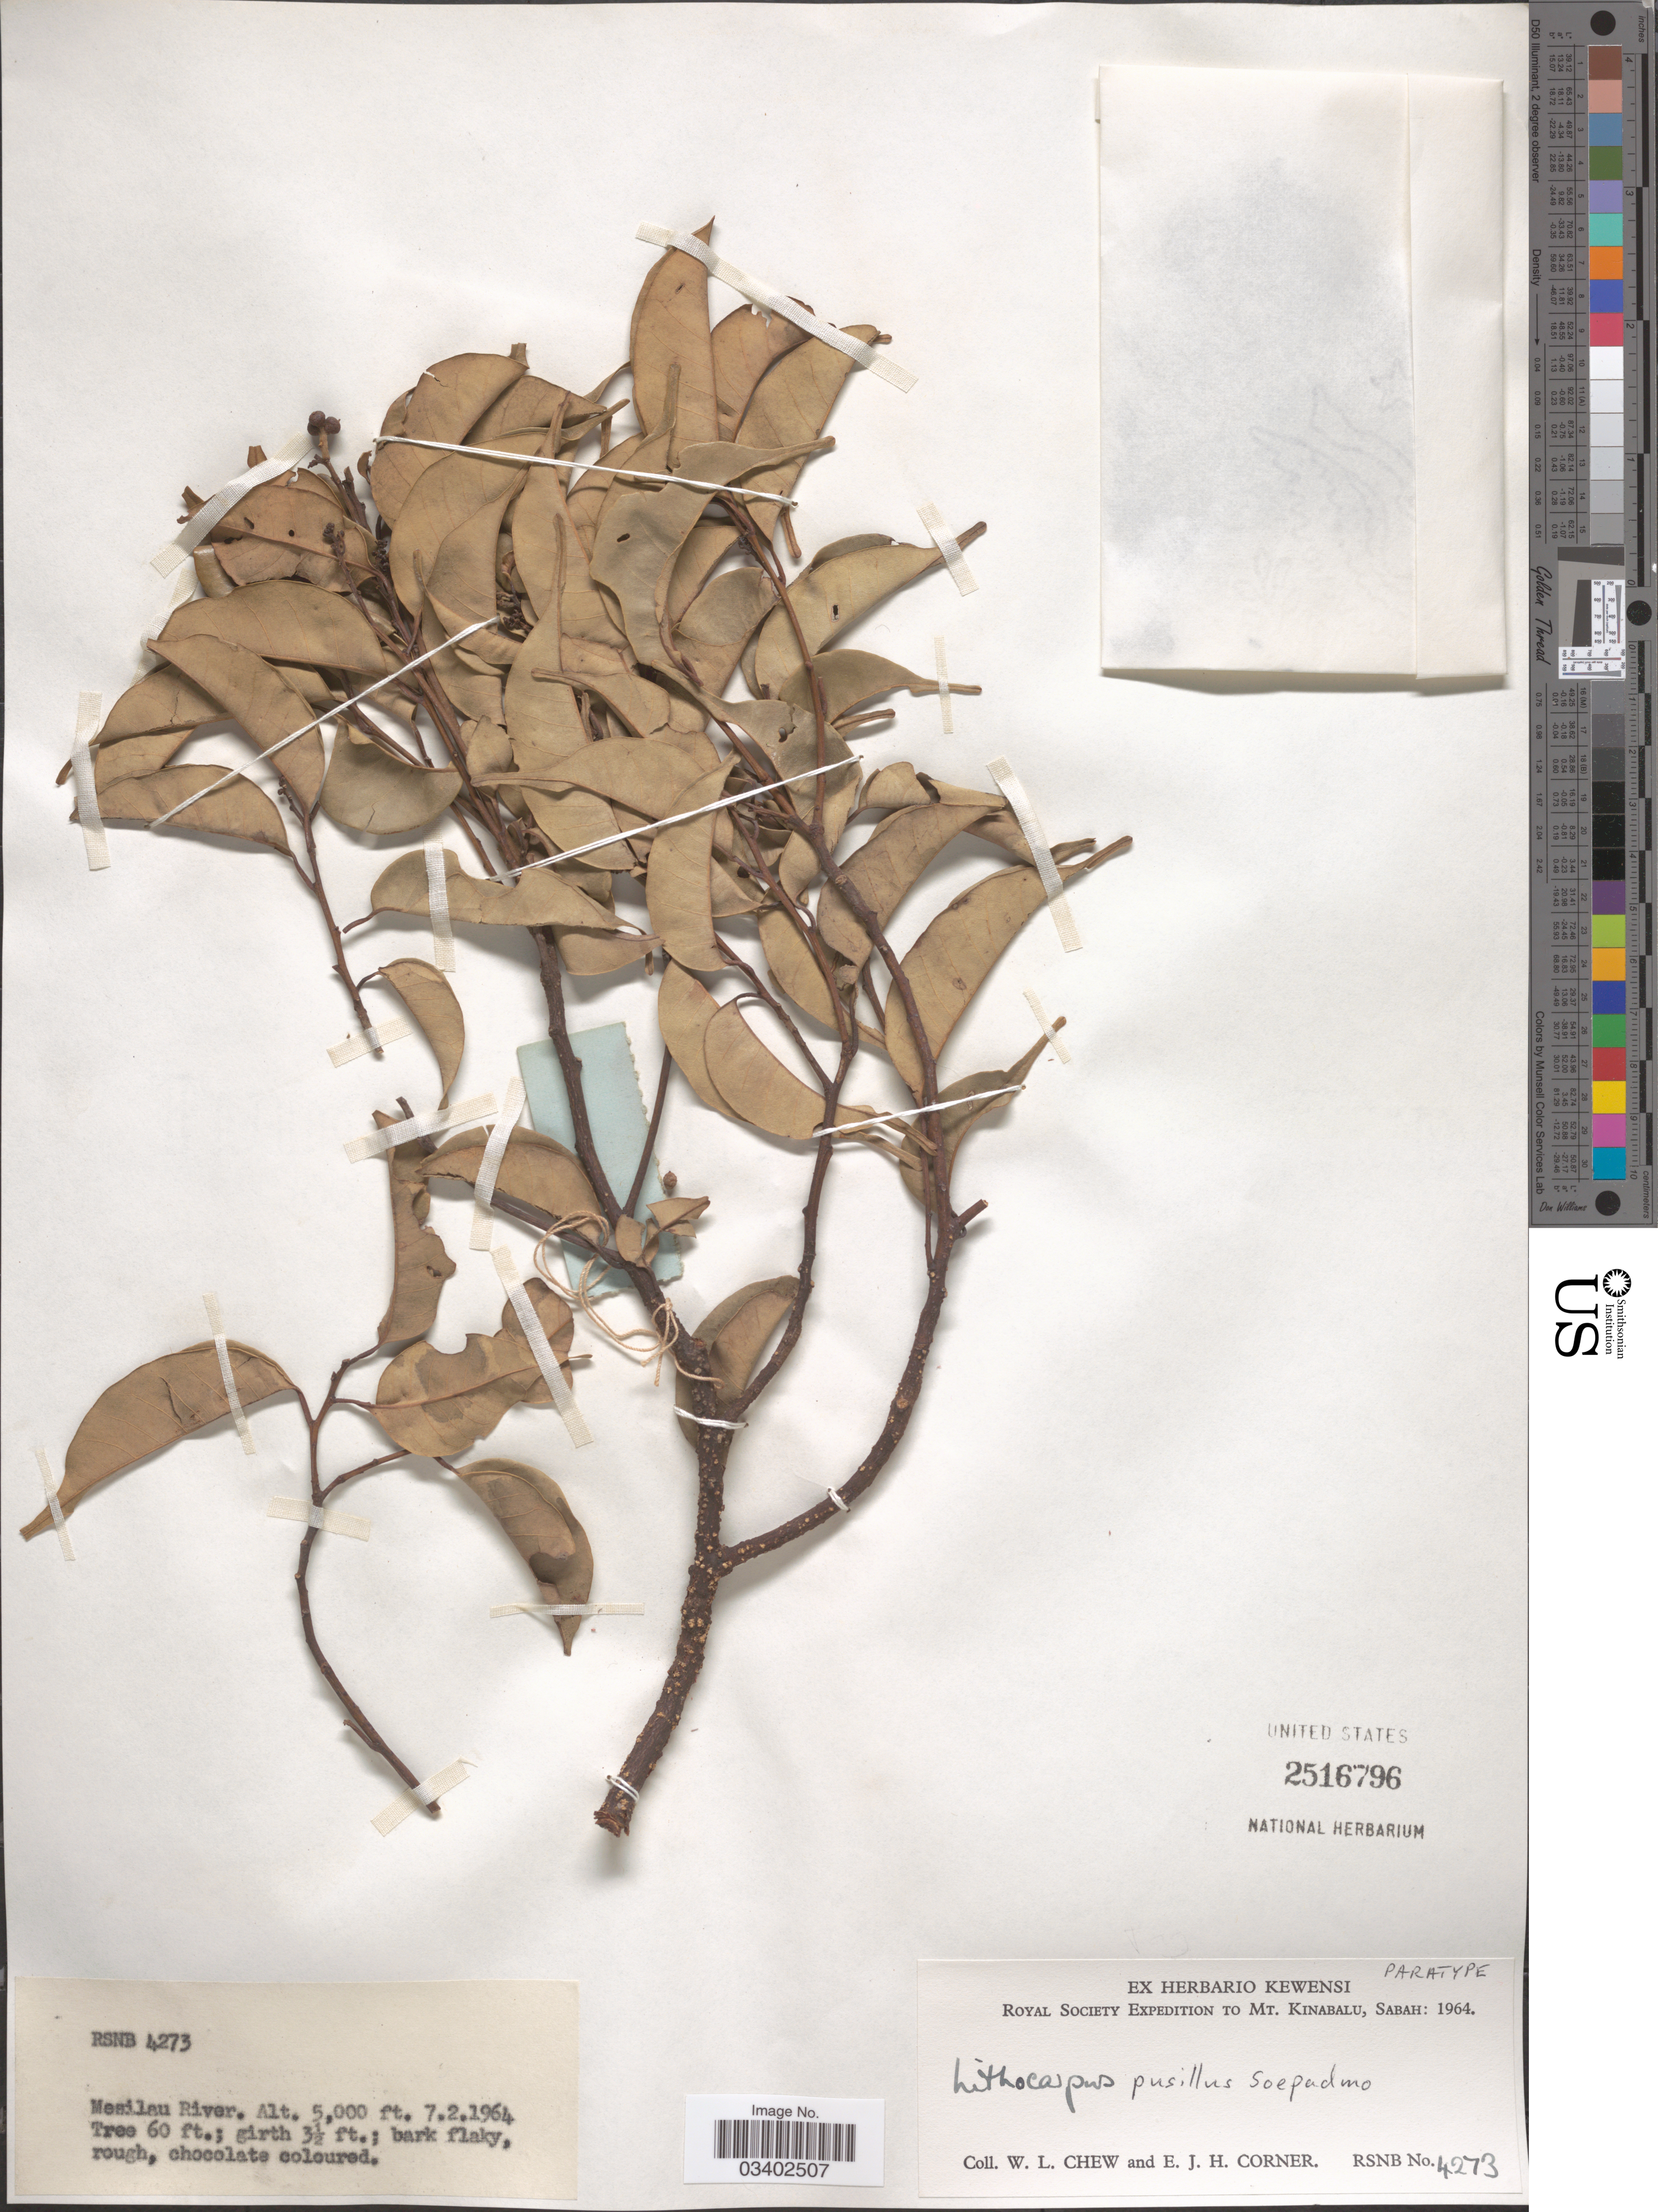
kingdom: Plantae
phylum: Tracheophyta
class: Magnoliopsida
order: Fagales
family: Fagaceae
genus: Lithocarpus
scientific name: Lithocarpus pusillus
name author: Soepadmo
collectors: W. Chew & E. Corner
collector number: RSNB4273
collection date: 1964-02-07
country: Malaysia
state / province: Sabah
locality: Mesilau River. Mt. Kinabalu.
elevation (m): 1524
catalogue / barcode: US 2516796